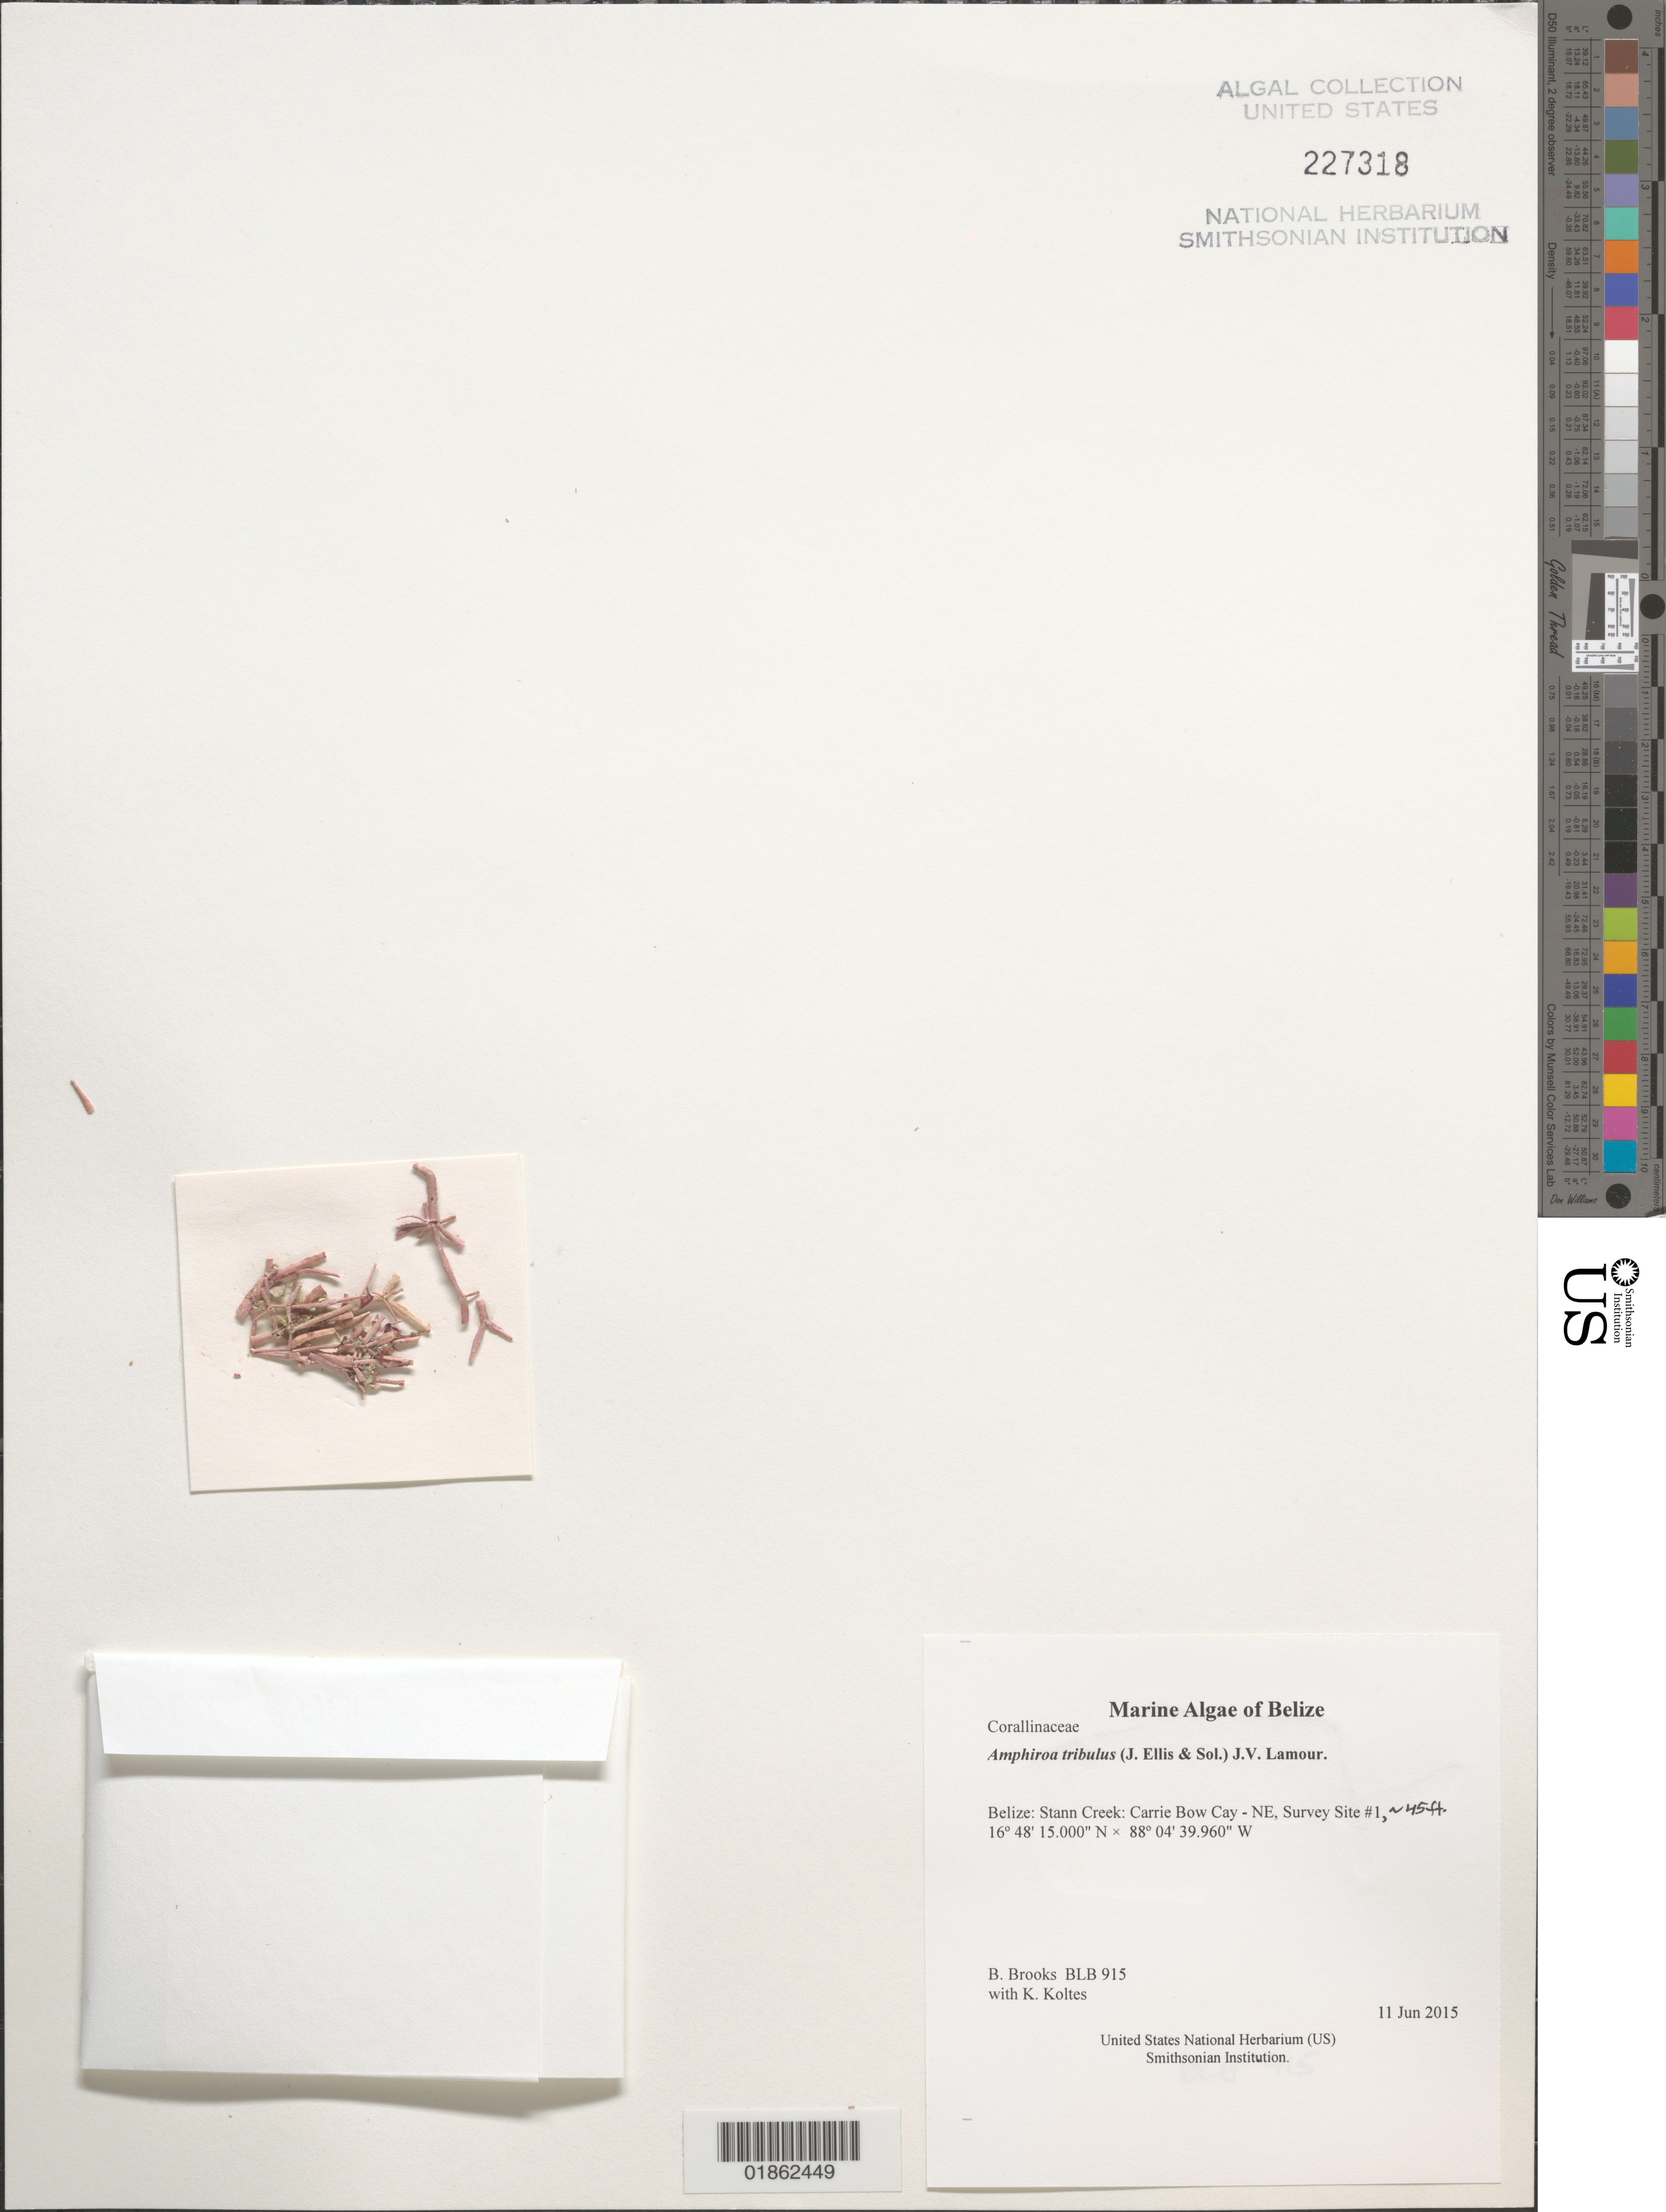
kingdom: Plantae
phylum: Rhodophyta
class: Florideophyceae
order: Corallinales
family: Lithophyllaceae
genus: Amphiroa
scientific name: Amphiroa tribulus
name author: (Ellis & Sol.) J.V.Lamouroux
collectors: B. Brooks & K. Koltes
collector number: BLB 915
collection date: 2015-06-11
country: Belize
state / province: Stann Creek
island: Carrie Bow Cay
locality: Carrie Bow Cay - NE, Survey Site #1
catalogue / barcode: US 227318